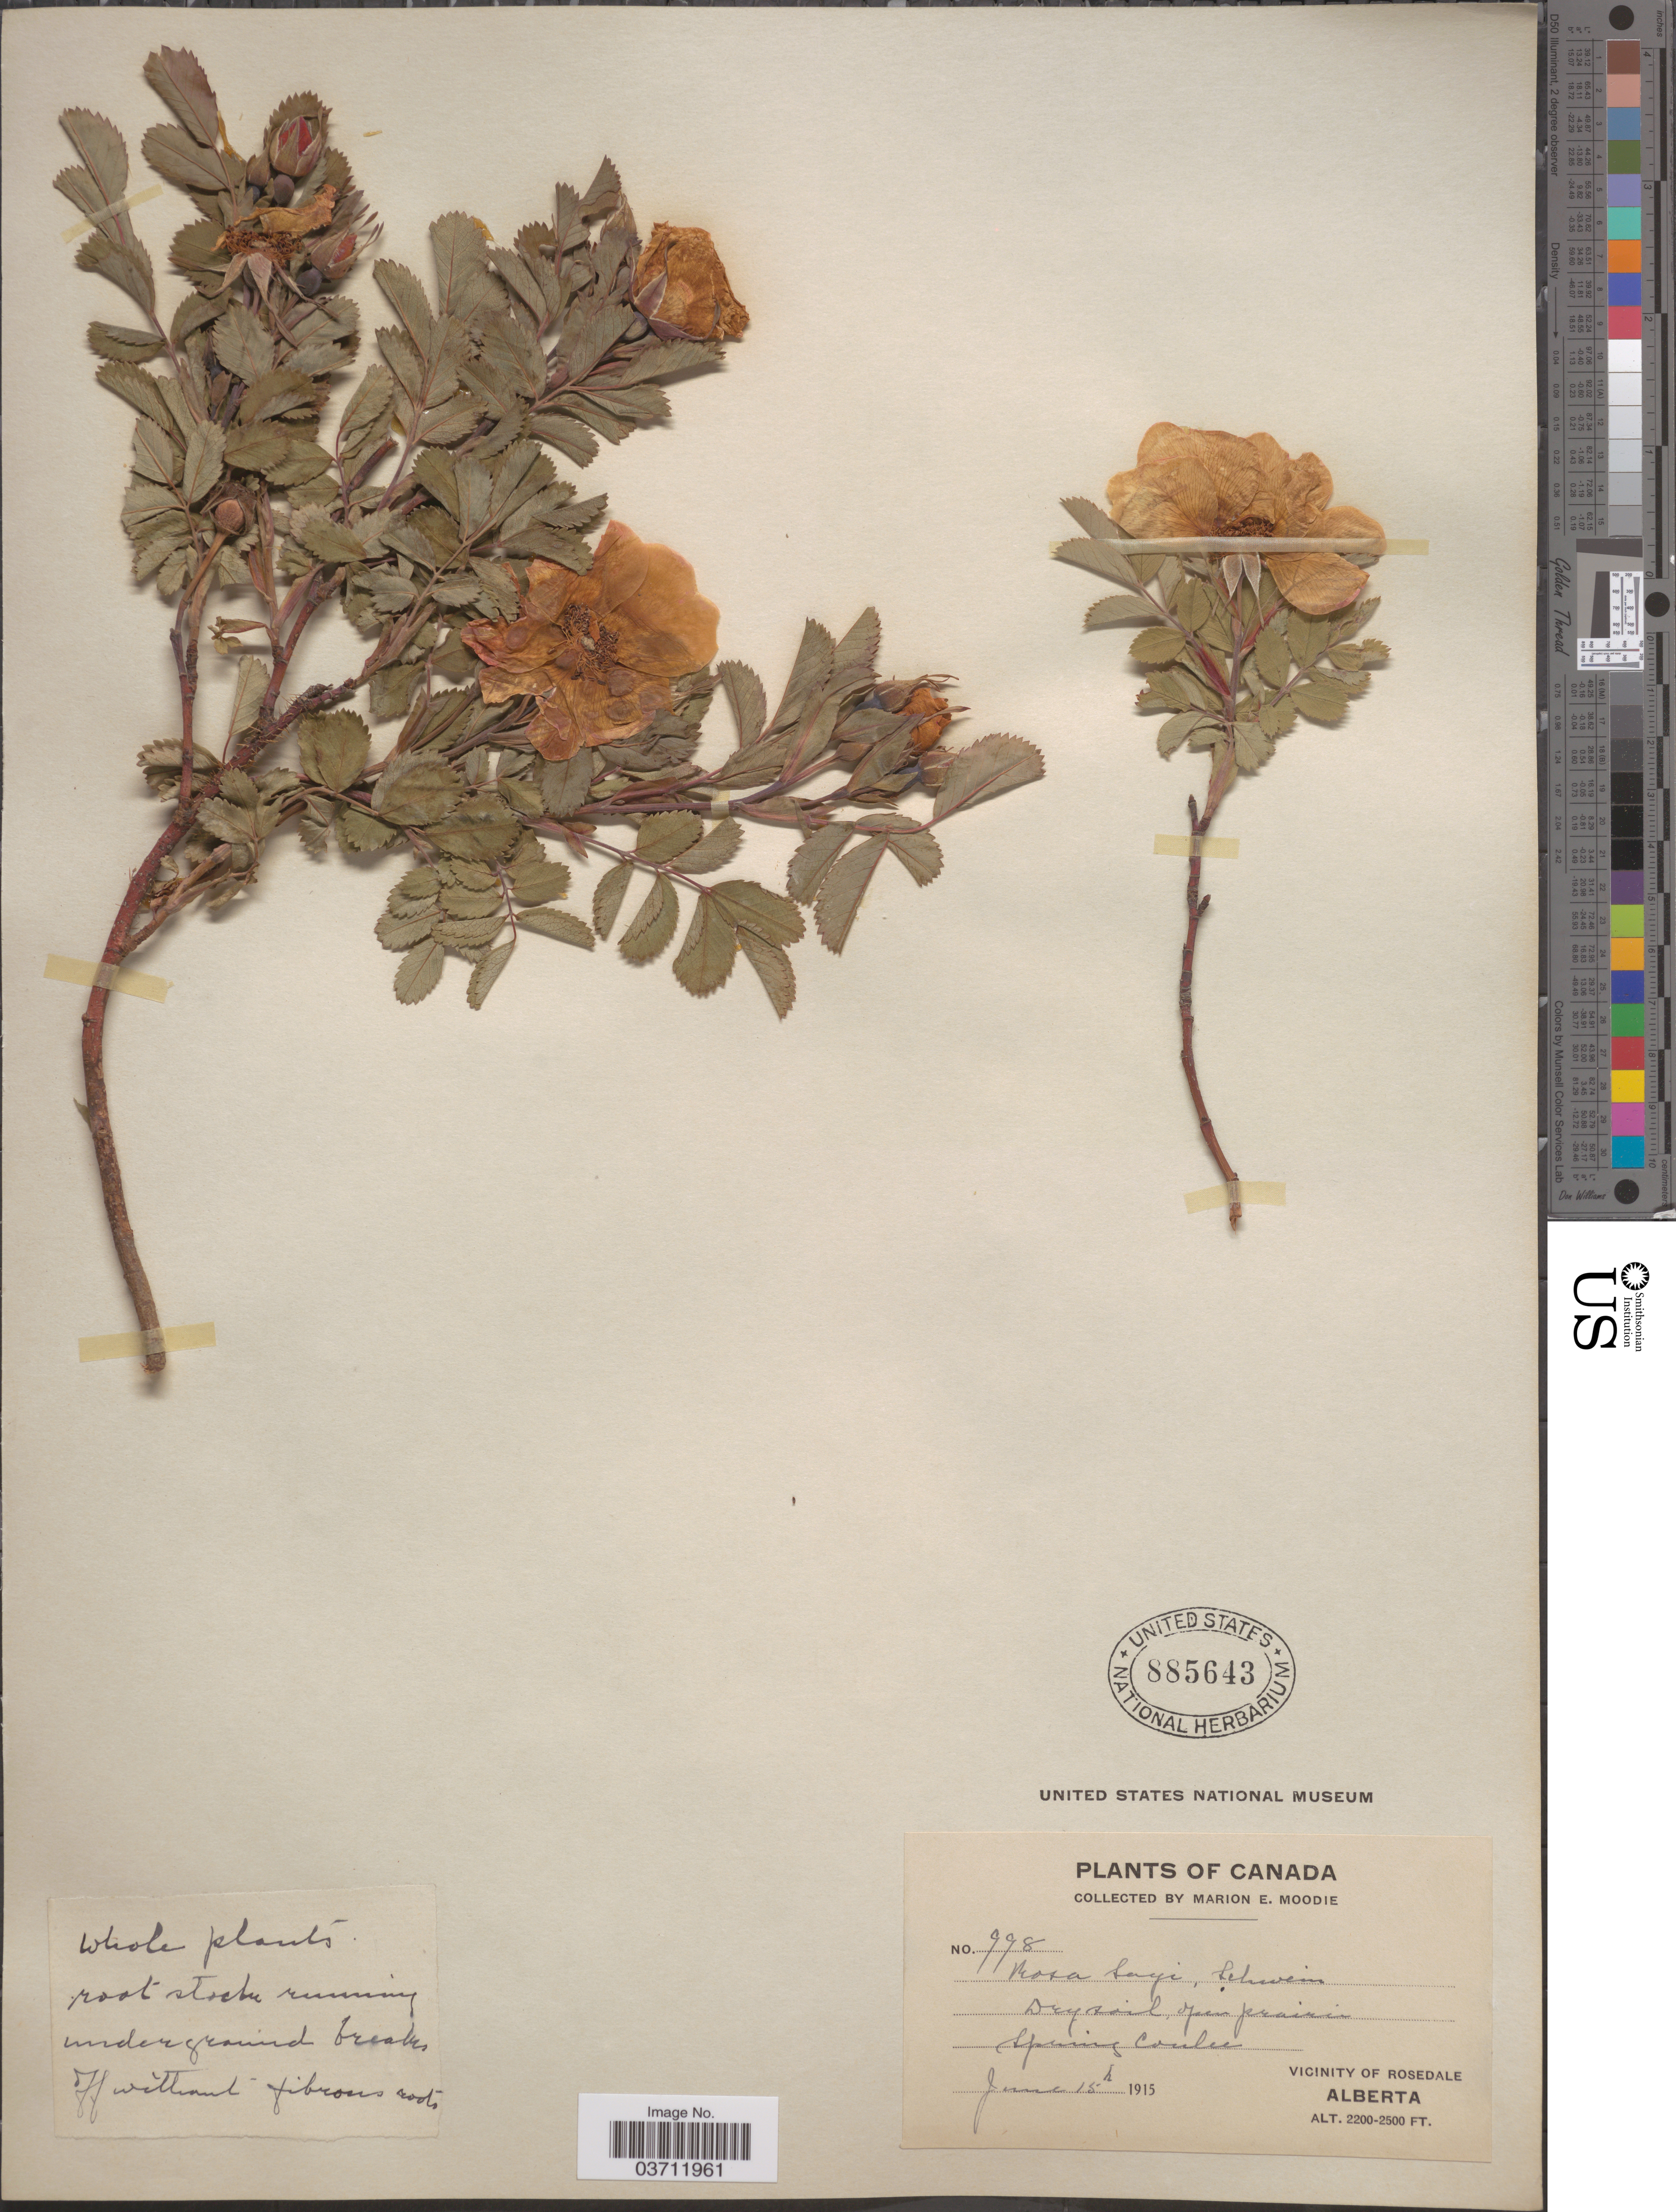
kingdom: Plantae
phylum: Tracheophyta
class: Magnoliopsida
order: Rosales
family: Rosaceae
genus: Rosa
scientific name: Rosa sayi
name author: Schwein.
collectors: M. E. Moodie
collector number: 998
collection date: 1915-06-15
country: Canada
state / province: Alberta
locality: Spring Coulee. Vicinity of Rosedale.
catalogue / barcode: US 885643